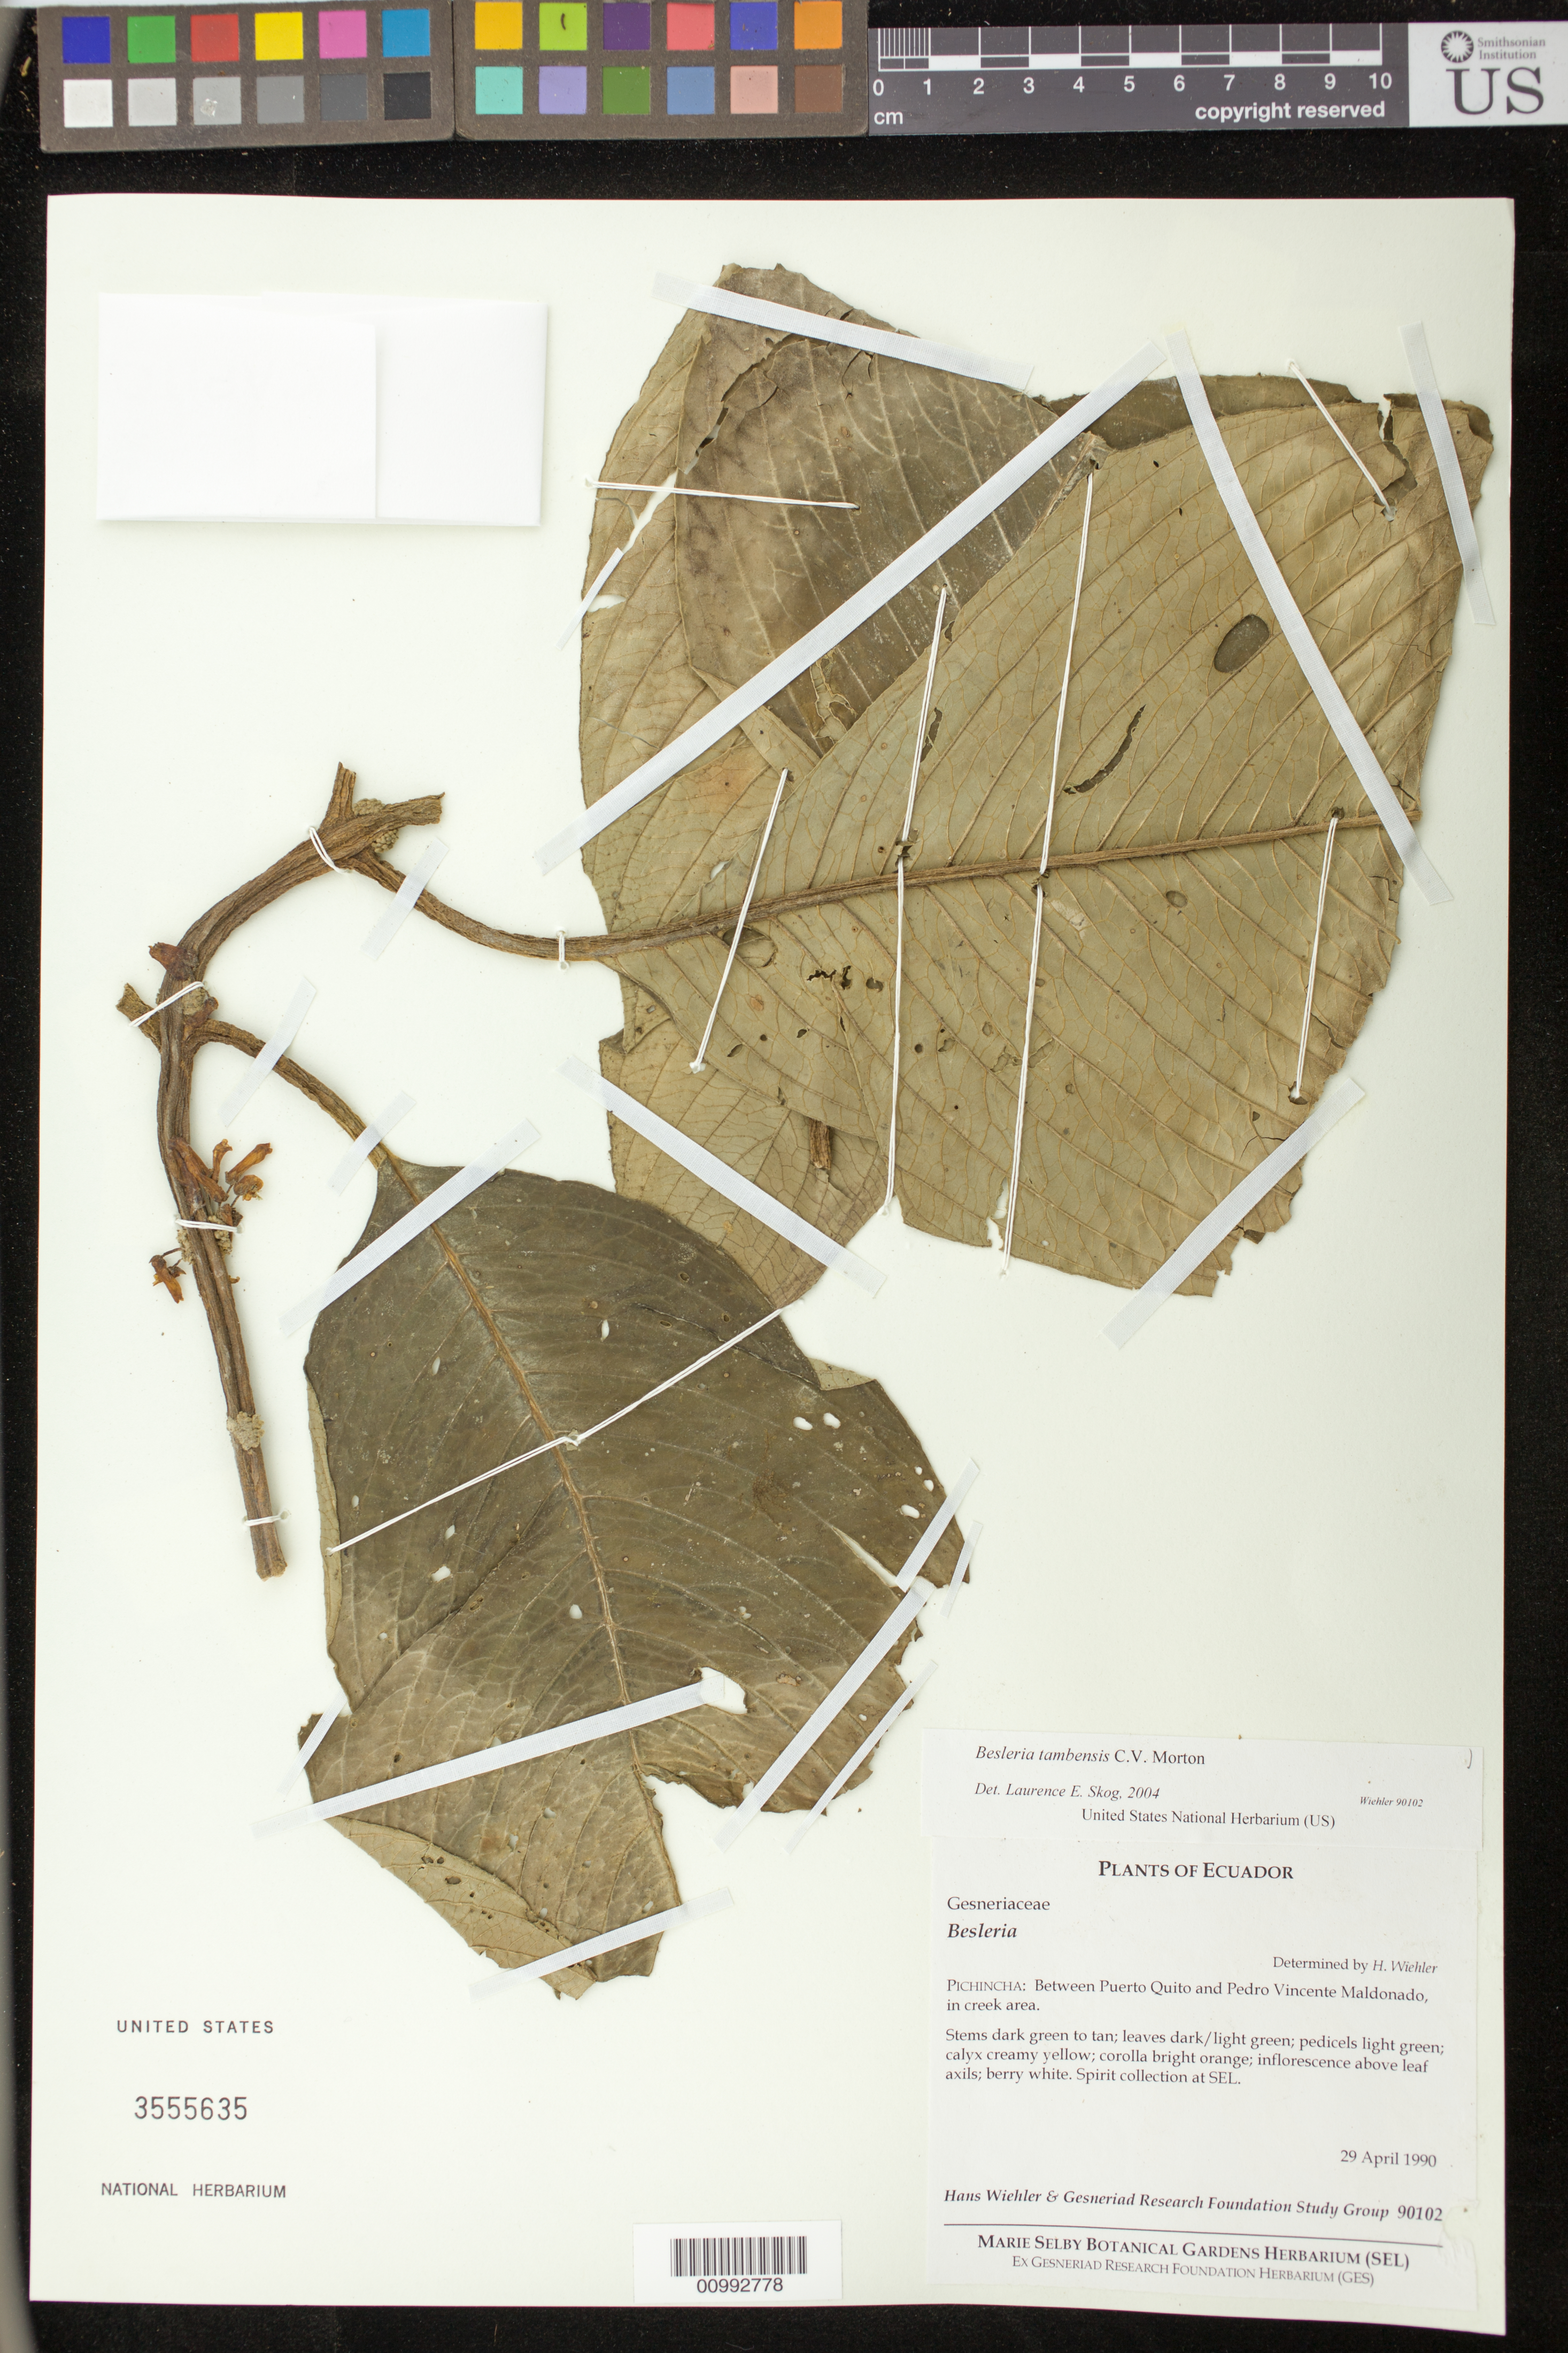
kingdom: Plantae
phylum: Tracheophyta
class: Magnoliopsida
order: Lamiales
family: Gesneriaceae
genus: Besleria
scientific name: Besleria tambensis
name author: C.V. Morton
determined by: Skog, Laurence E.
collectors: H. J. Wiehler & GRF Study Group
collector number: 90102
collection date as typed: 29 Apr 1990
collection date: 1990-04-29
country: Ecuador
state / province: Pichincha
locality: Pichincha: between Puerto Quito and Pedro Vincente Maldonado, in creek area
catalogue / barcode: US 3555635